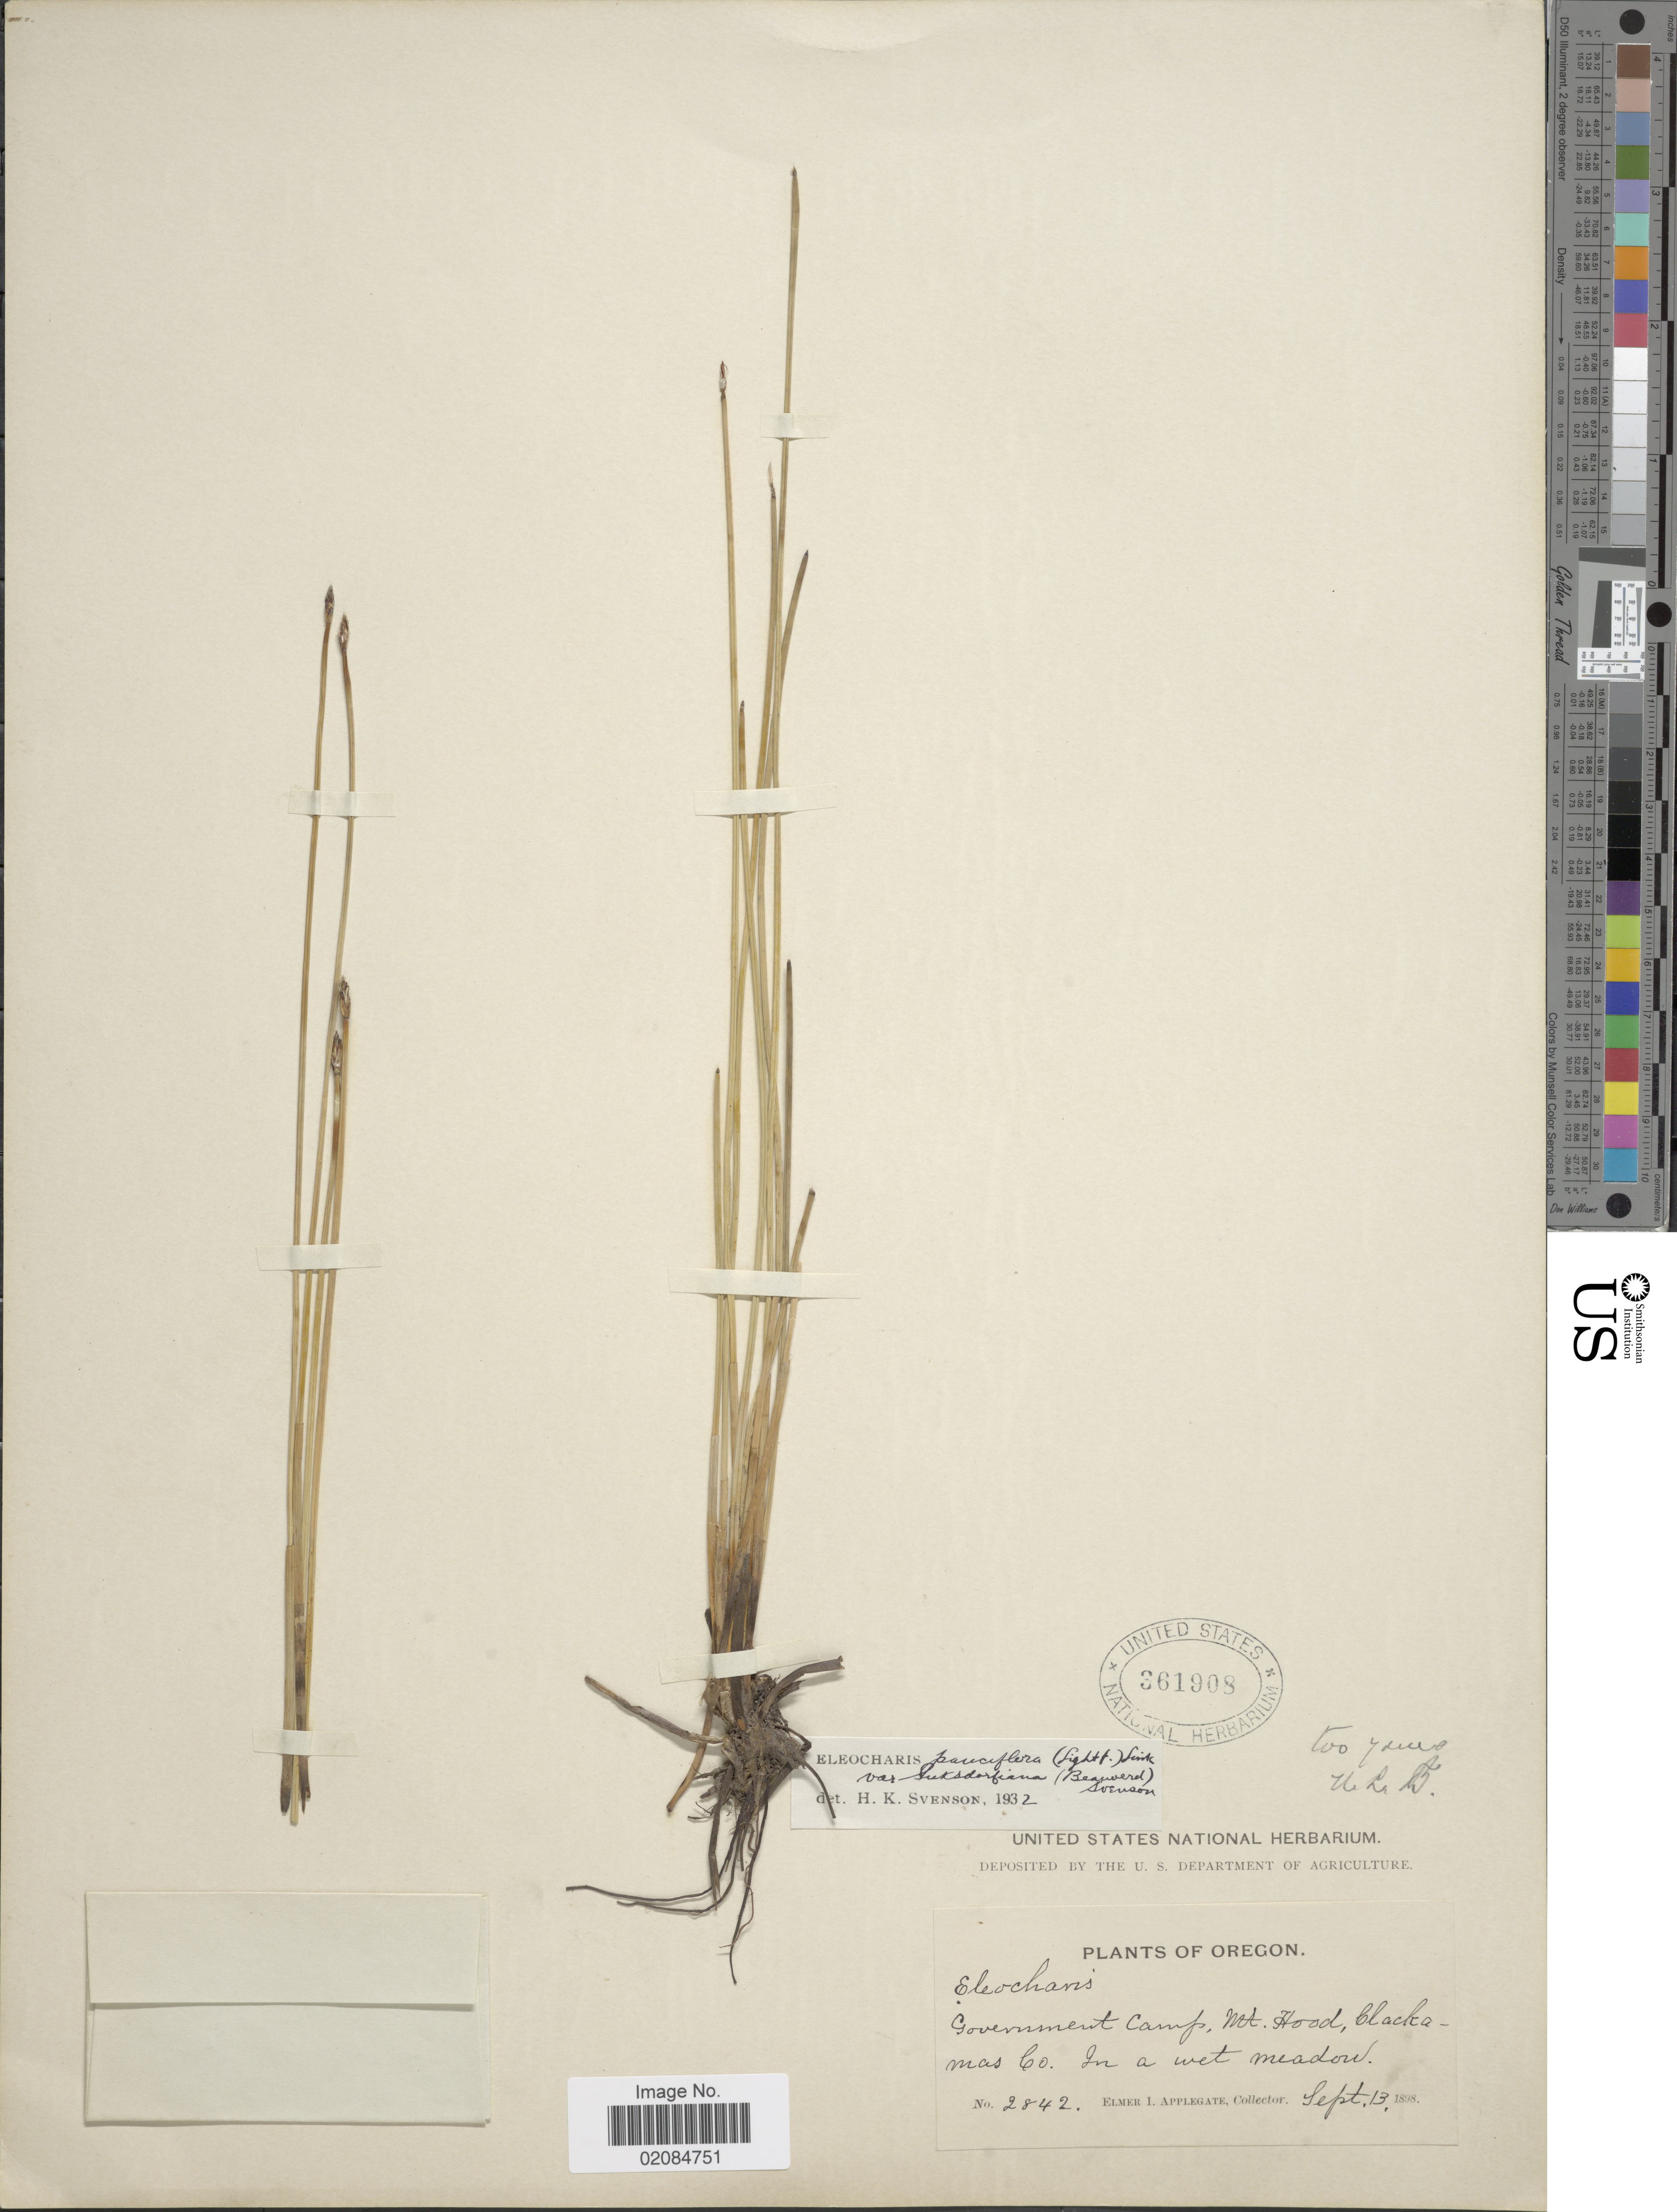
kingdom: Plantae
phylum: Tracheophyta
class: Liliopsida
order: Poales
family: Cyperaceae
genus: Eleocharis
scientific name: Eleocharis suksdorfiana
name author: Beauverd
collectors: E. I. Applegate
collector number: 2842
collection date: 1898-09-13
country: United States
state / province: Oregon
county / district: Clackamas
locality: Government Camp, Mt. Hood, Clackamas Co. In a wet meadow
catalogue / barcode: US 361908